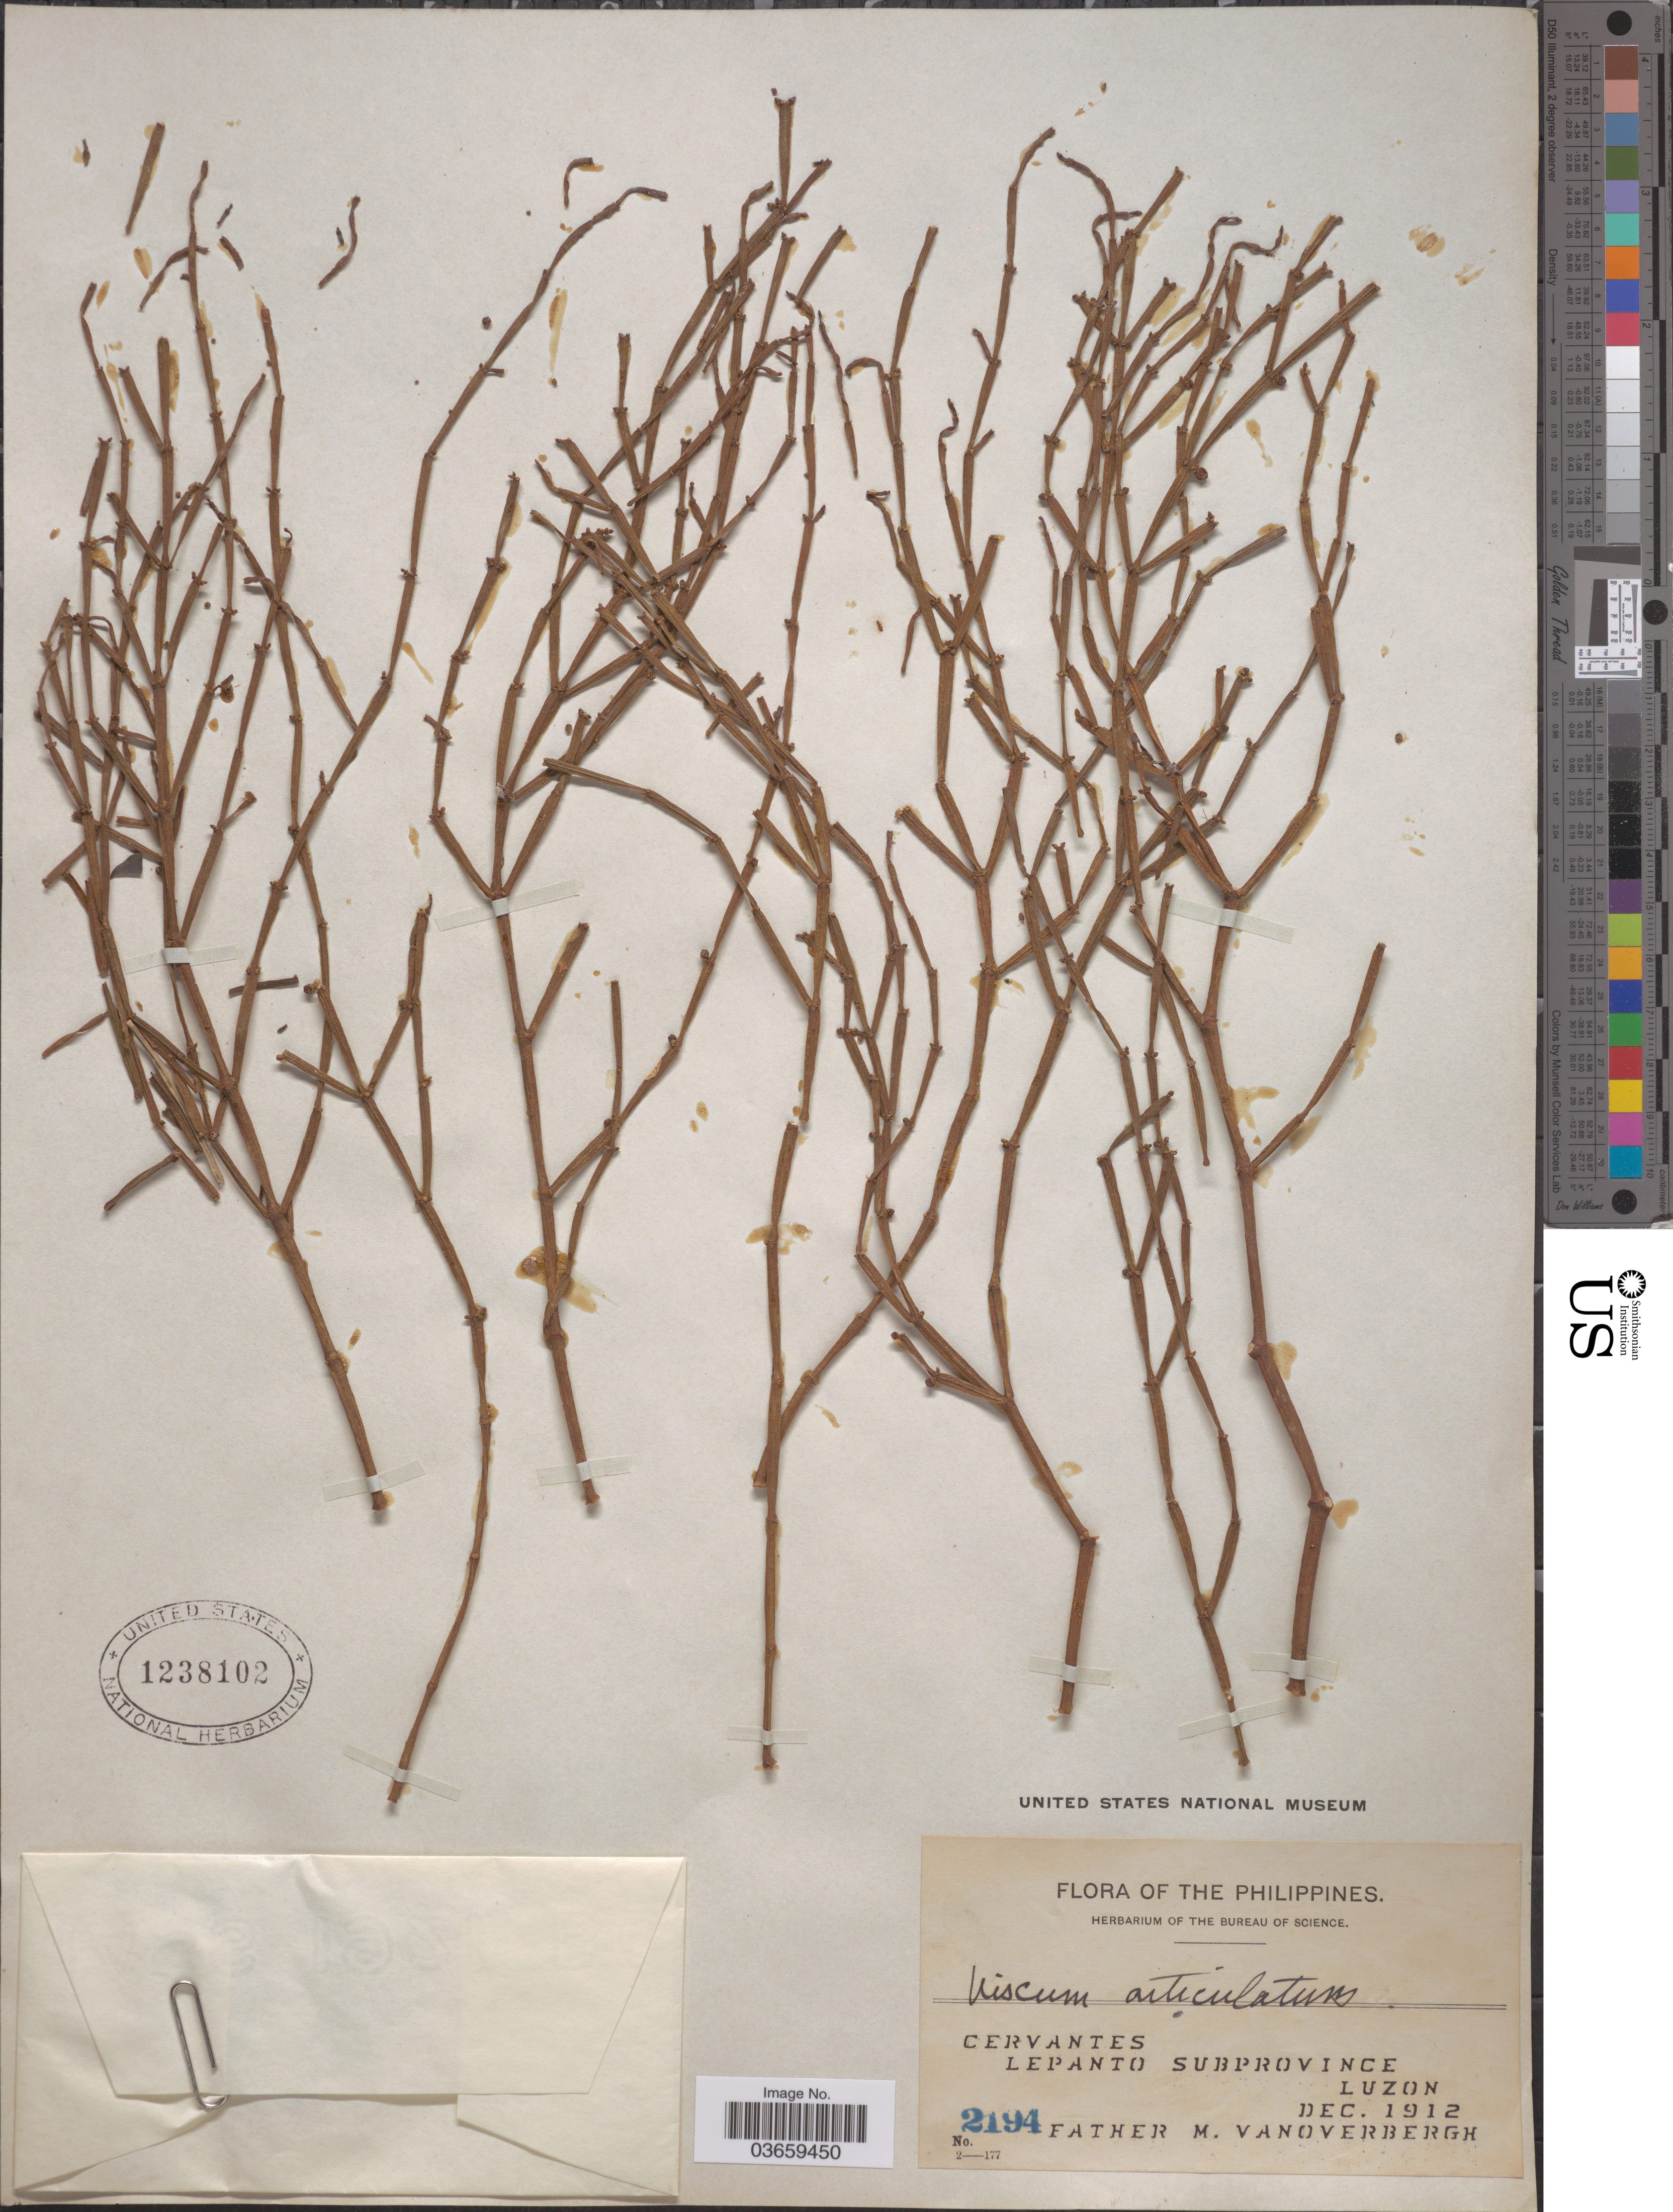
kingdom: Plantae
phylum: Tracheophyta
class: Magnoliopsida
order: Santalales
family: Viscaceae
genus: Viscum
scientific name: Viscum articulatum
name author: Burm. f.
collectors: F. Vanoverbergh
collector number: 2194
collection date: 1912-12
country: Philippines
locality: Cervantes Lepanto Subprovince Luzon.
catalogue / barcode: US 1238102